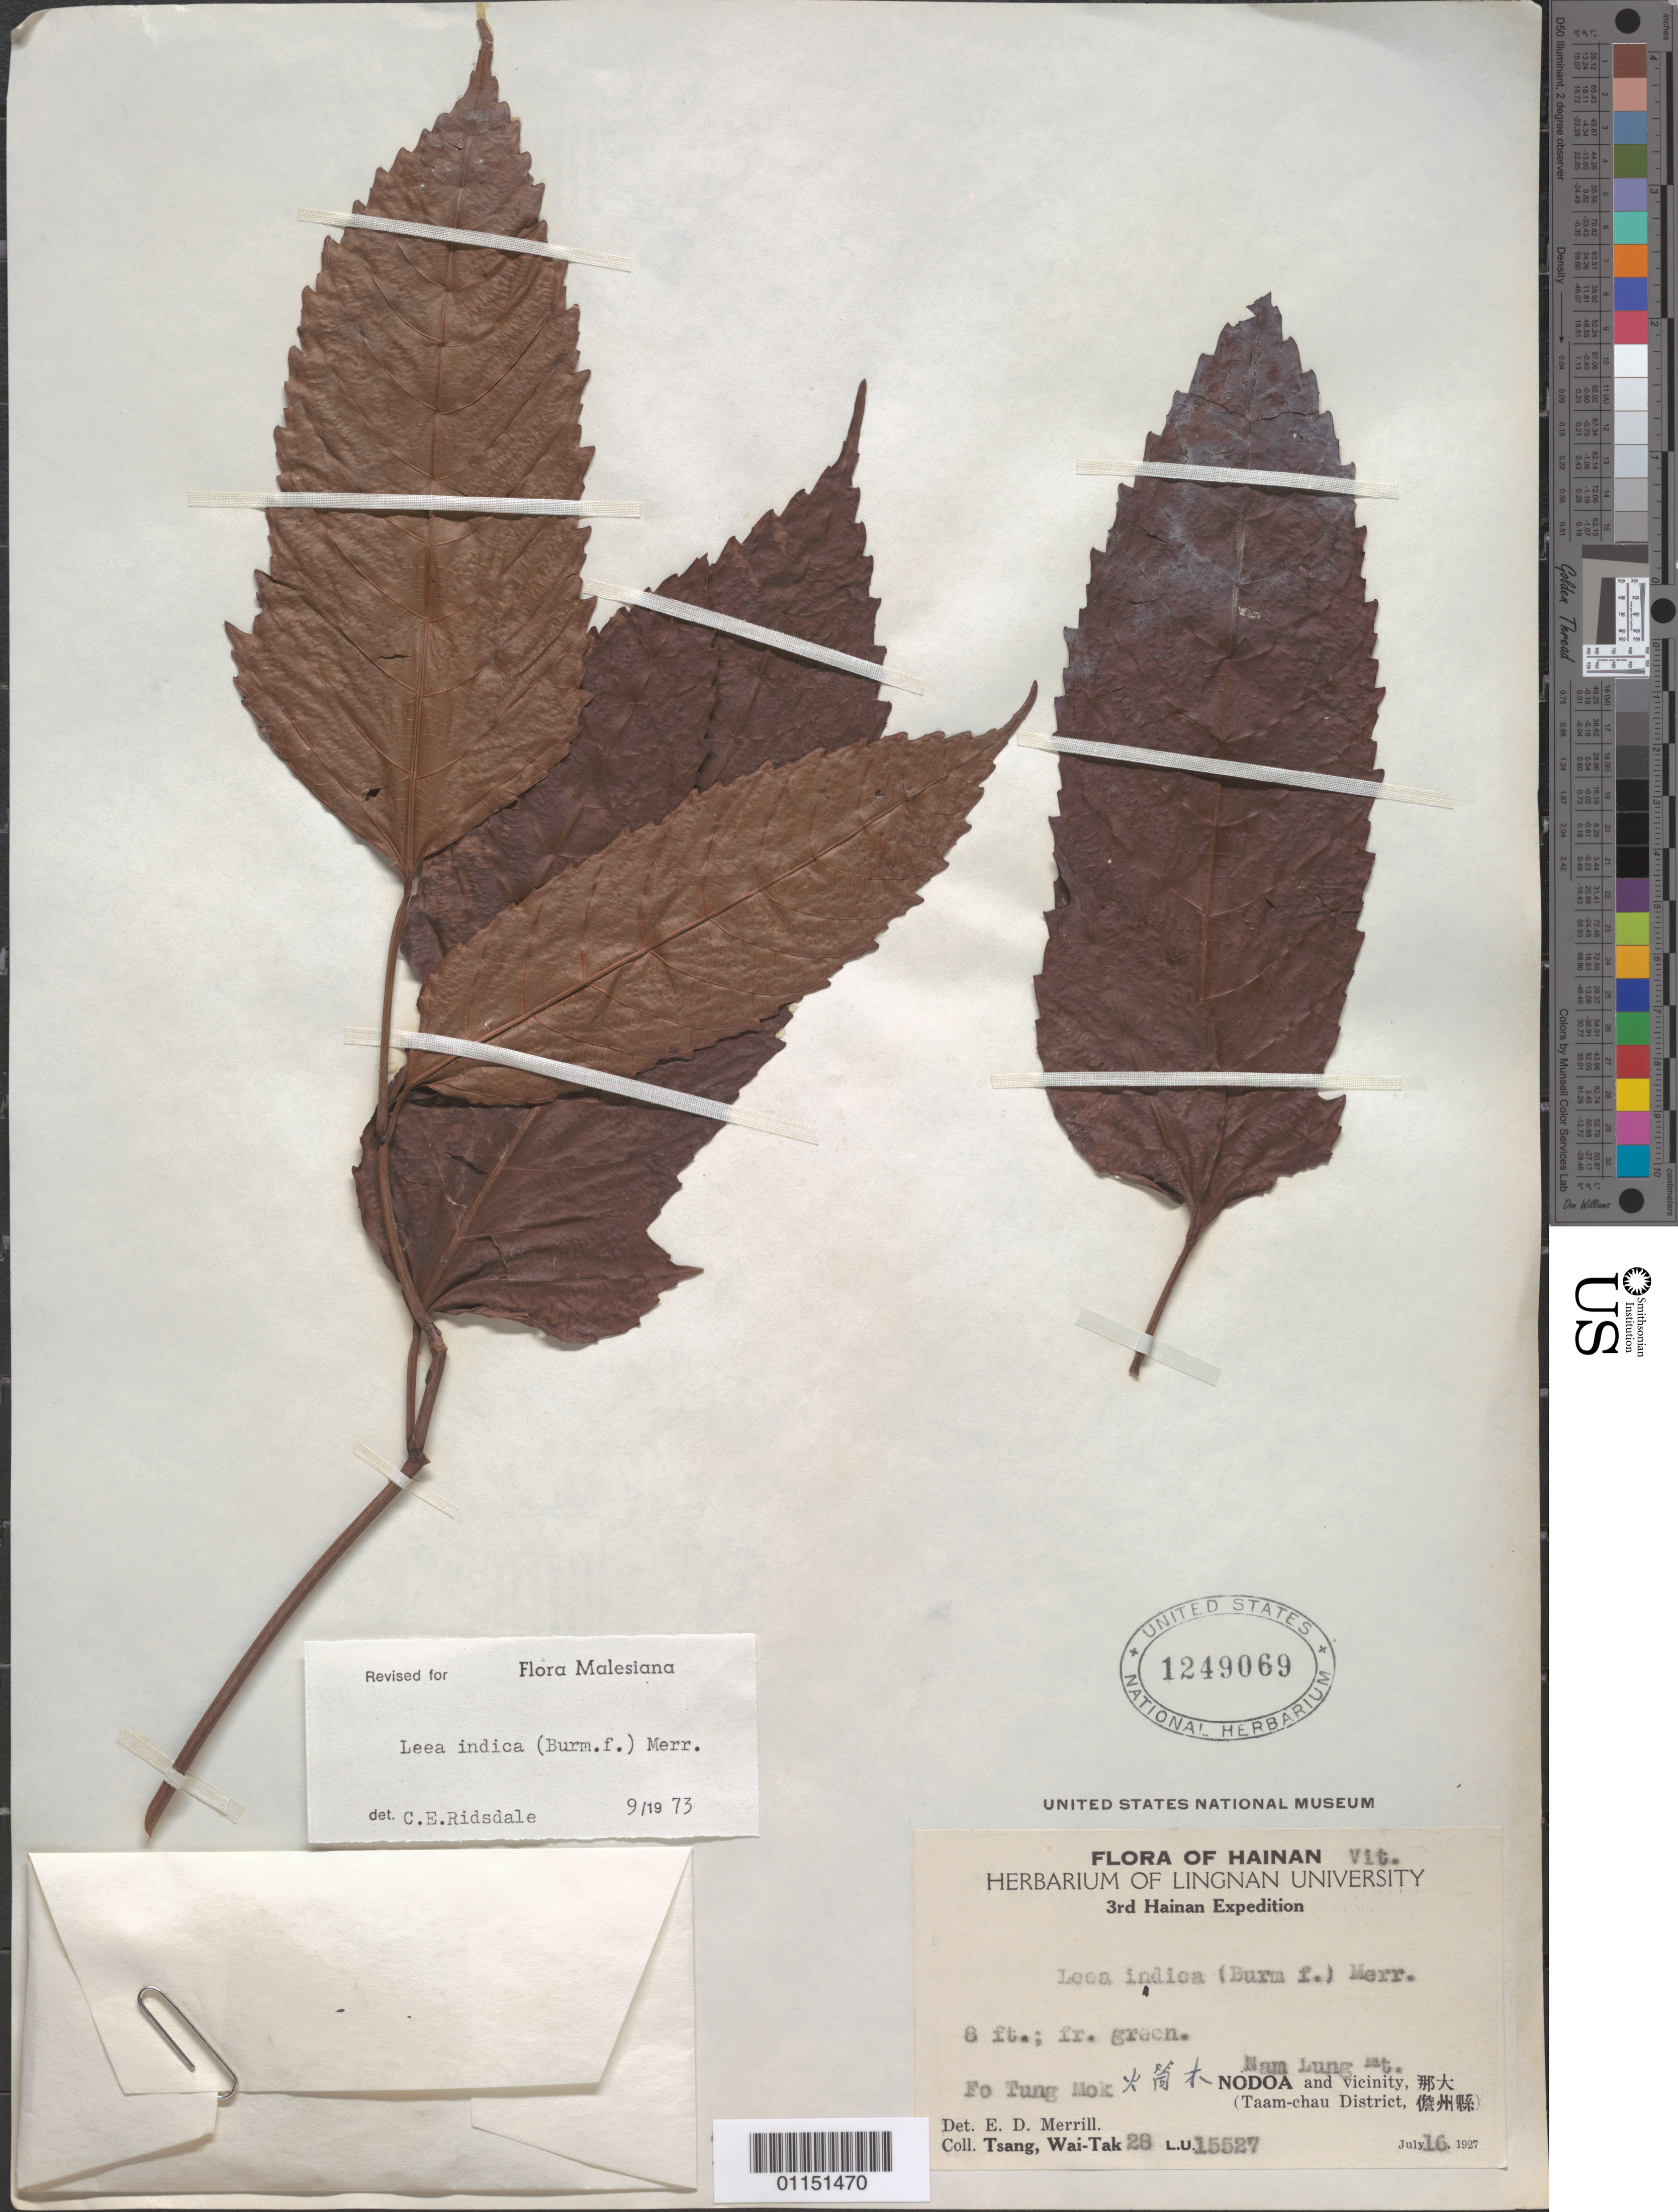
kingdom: Plantae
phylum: Tracheophyta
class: Magnoliopsida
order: Vitales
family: Vitaceae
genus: Leea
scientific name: Leea indica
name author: (Burm. f.) Merr.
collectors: W. T. Tsang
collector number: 28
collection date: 1927-07-16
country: China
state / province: Hainan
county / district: Taam Chau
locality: Nodoa and vicinity.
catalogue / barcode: US 1249069